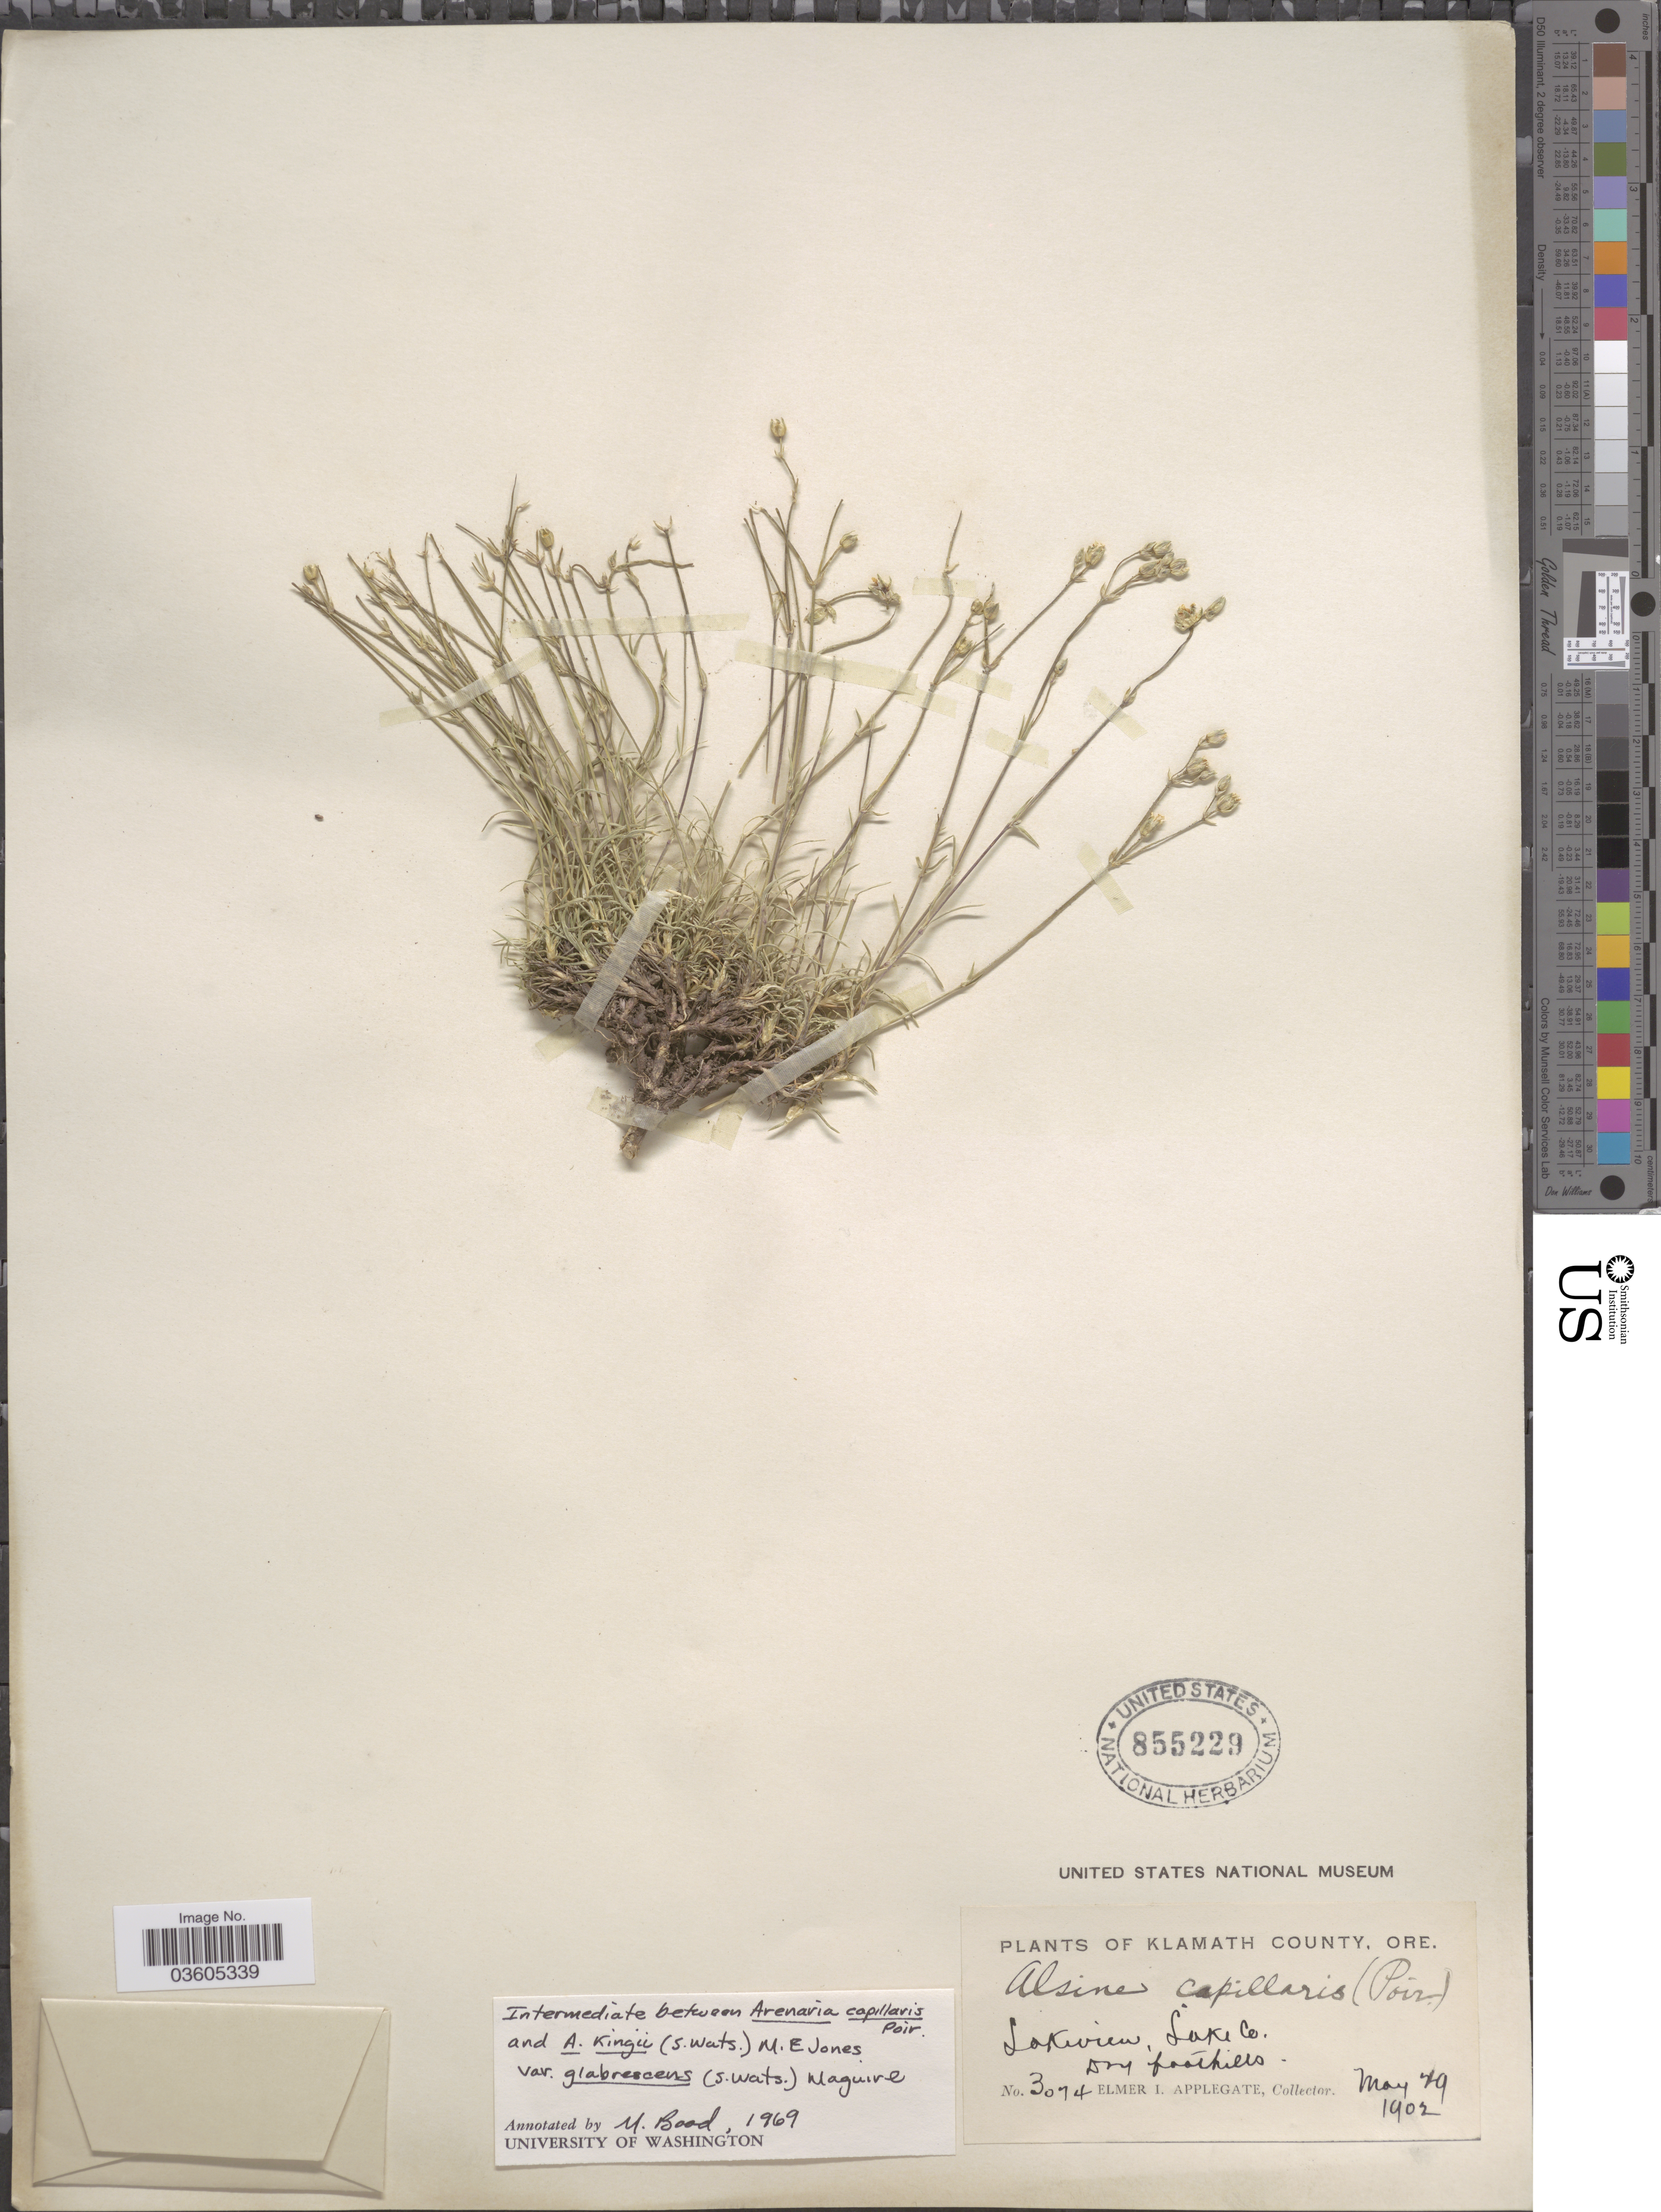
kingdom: Plantae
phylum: Tracheophyta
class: Magnoliopsida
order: Caryophyllales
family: Caryophyllaceae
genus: Eremogone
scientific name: Eremogone kingii var. glabrescens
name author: (S. Watson) Dorn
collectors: E. I. Applegate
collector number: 3074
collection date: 1902-05-29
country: United States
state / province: Oregon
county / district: Klamath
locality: Klamath County. Lakeview, Lake Co.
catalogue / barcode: US 855229